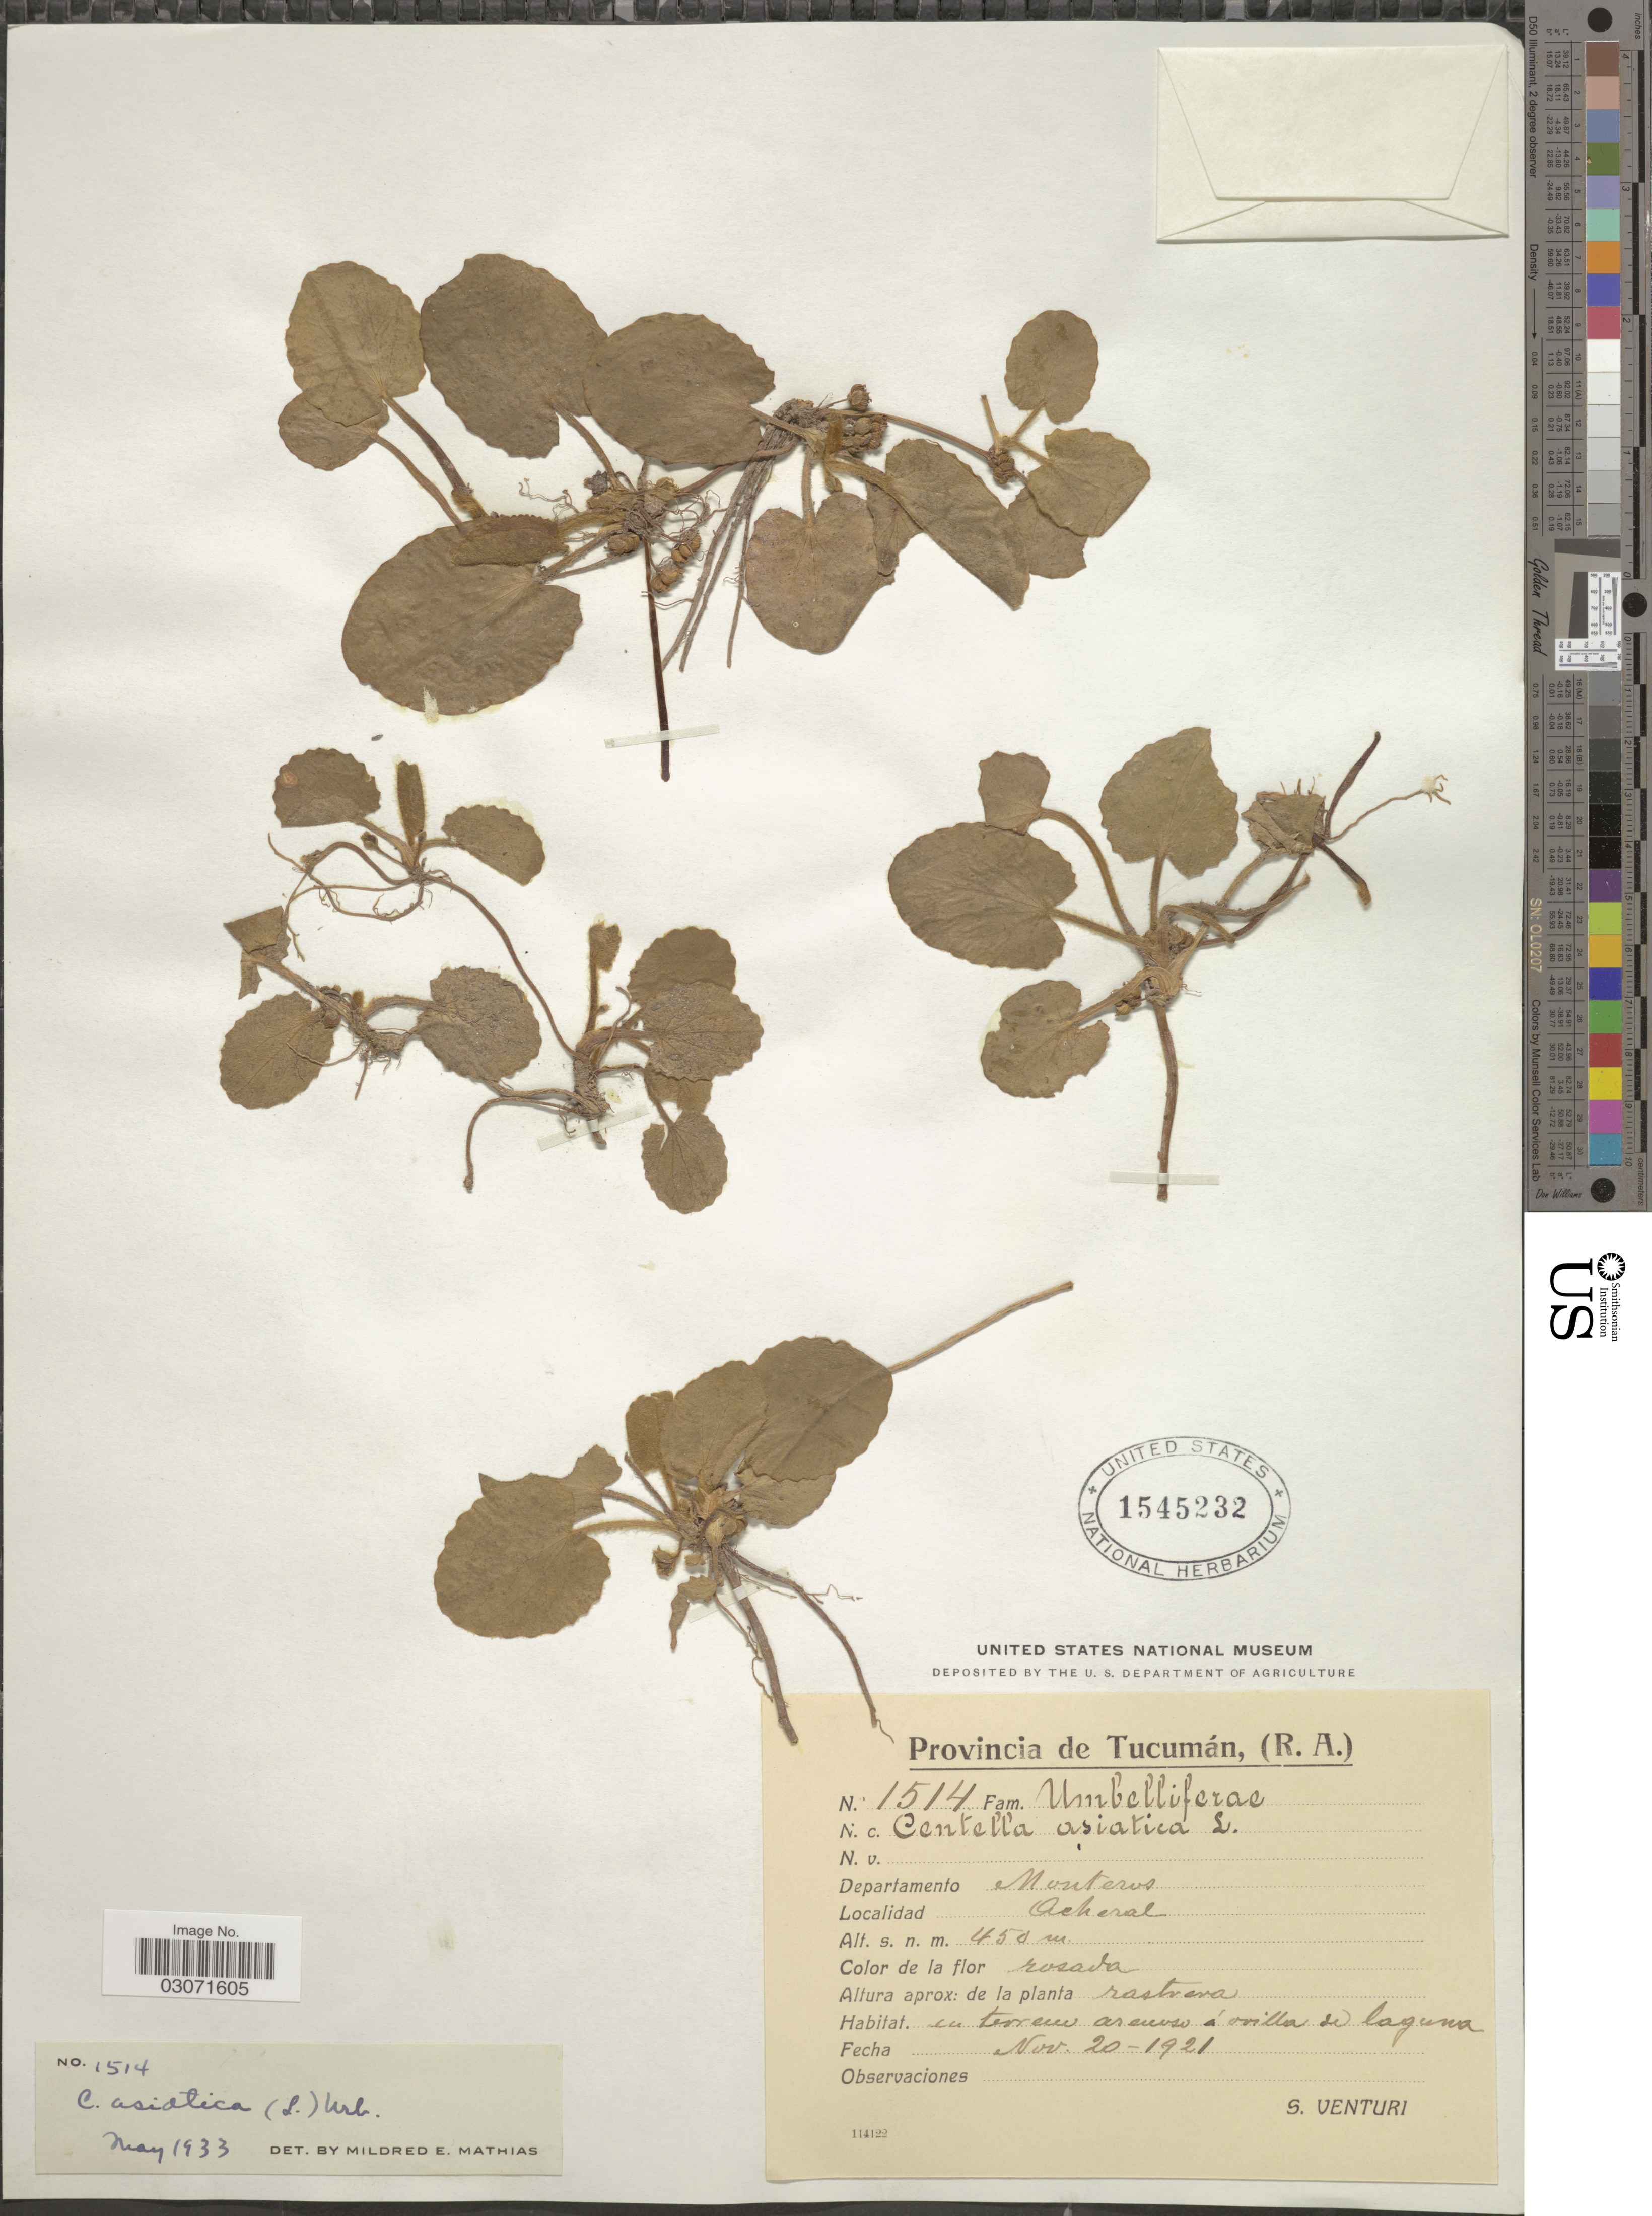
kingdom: Plantae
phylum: Tracheophyta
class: Magnoliopsida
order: Apiales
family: Apiaceae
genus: Centella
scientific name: Centella erecta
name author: (L. f.) Fernald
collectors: S. Venturi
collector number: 1514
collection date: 1921-11-20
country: Argentina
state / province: Tucuman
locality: Departamento Monteros. Acheral.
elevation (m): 450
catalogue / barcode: US 1545232